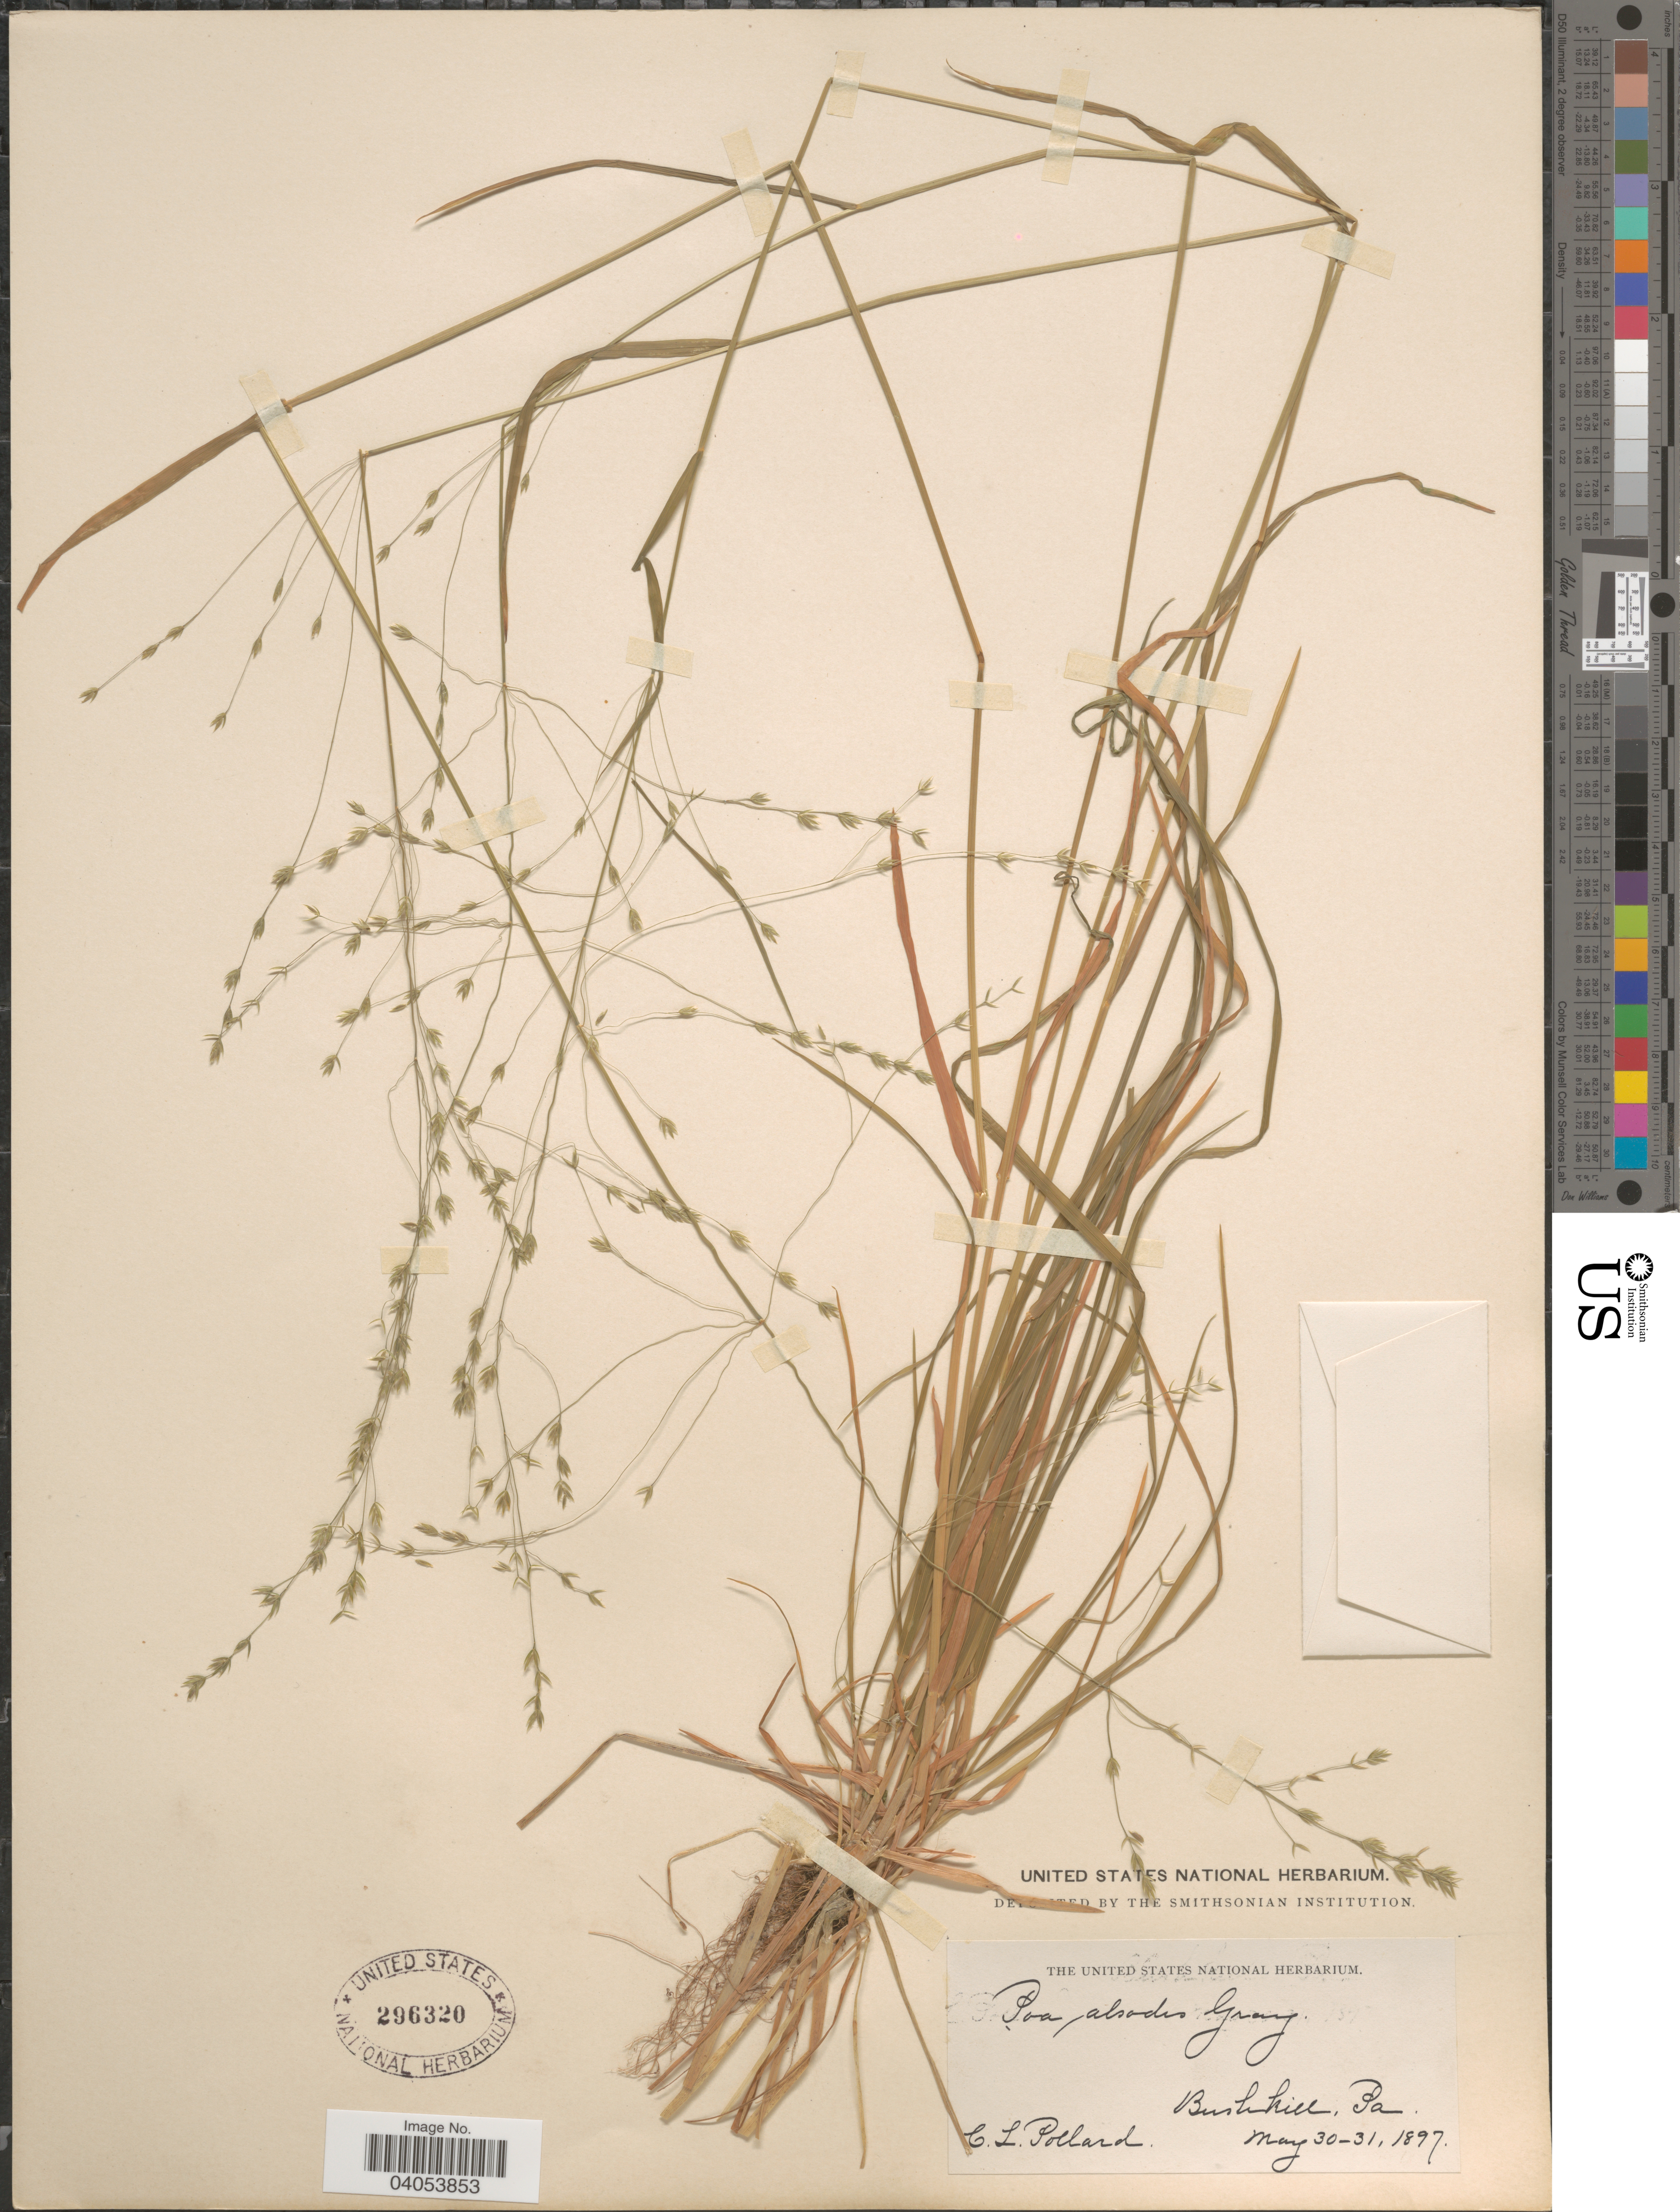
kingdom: Plantae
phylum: Tracheophyta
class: Liliopsida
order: Poales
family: Poaceae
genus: Poa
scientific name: Poa alsodes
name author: A. Gray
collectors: C. L. Pollard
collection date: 1897-05-30/1897-05-31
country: United States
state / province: Pennsylvania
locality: Bushkill.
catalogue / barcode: US 296320